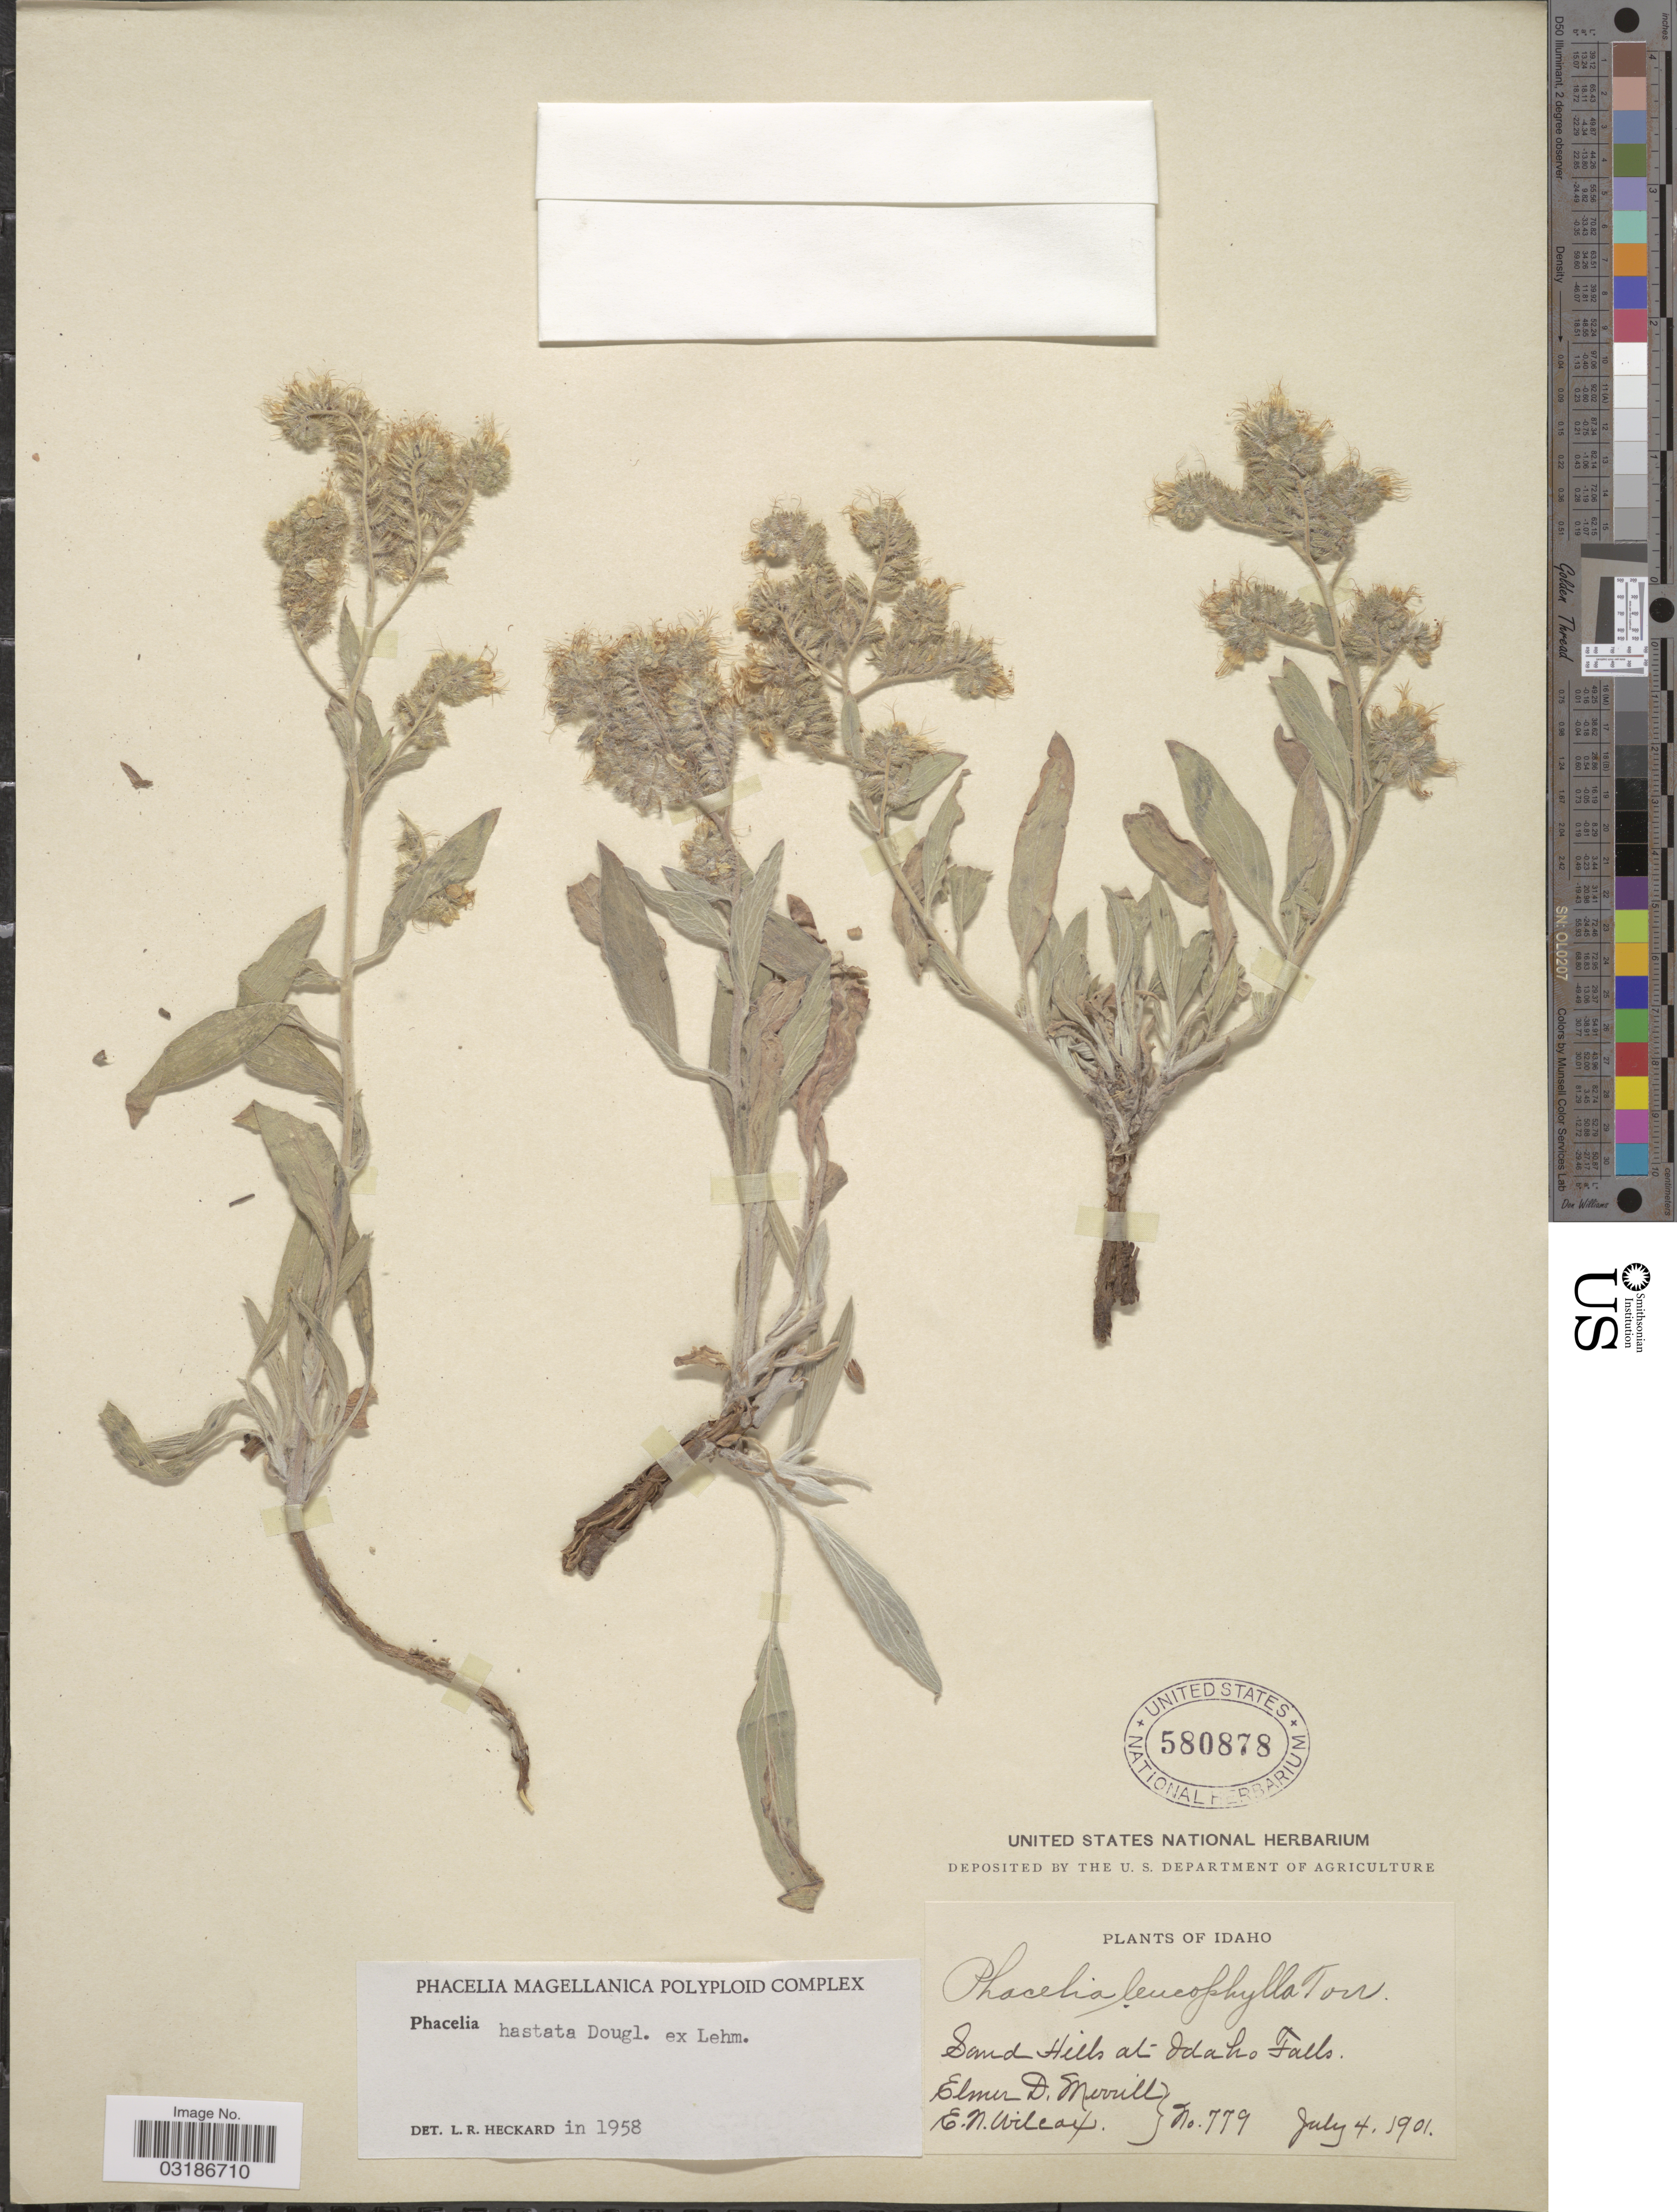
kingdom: Plantae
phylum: Tracheophyta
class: Magnoliopsida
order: Boraginales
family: Hydrophyllaceae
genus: Phacelia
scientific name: Phacelia hastata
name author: Douglas ex Lehm.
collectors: E. D. Merrill & E. Wilcox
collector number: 779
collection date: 1901-07-04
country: United States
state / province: Idaho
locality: Sand Hills at Idaho Falls.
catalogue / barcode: US 580878